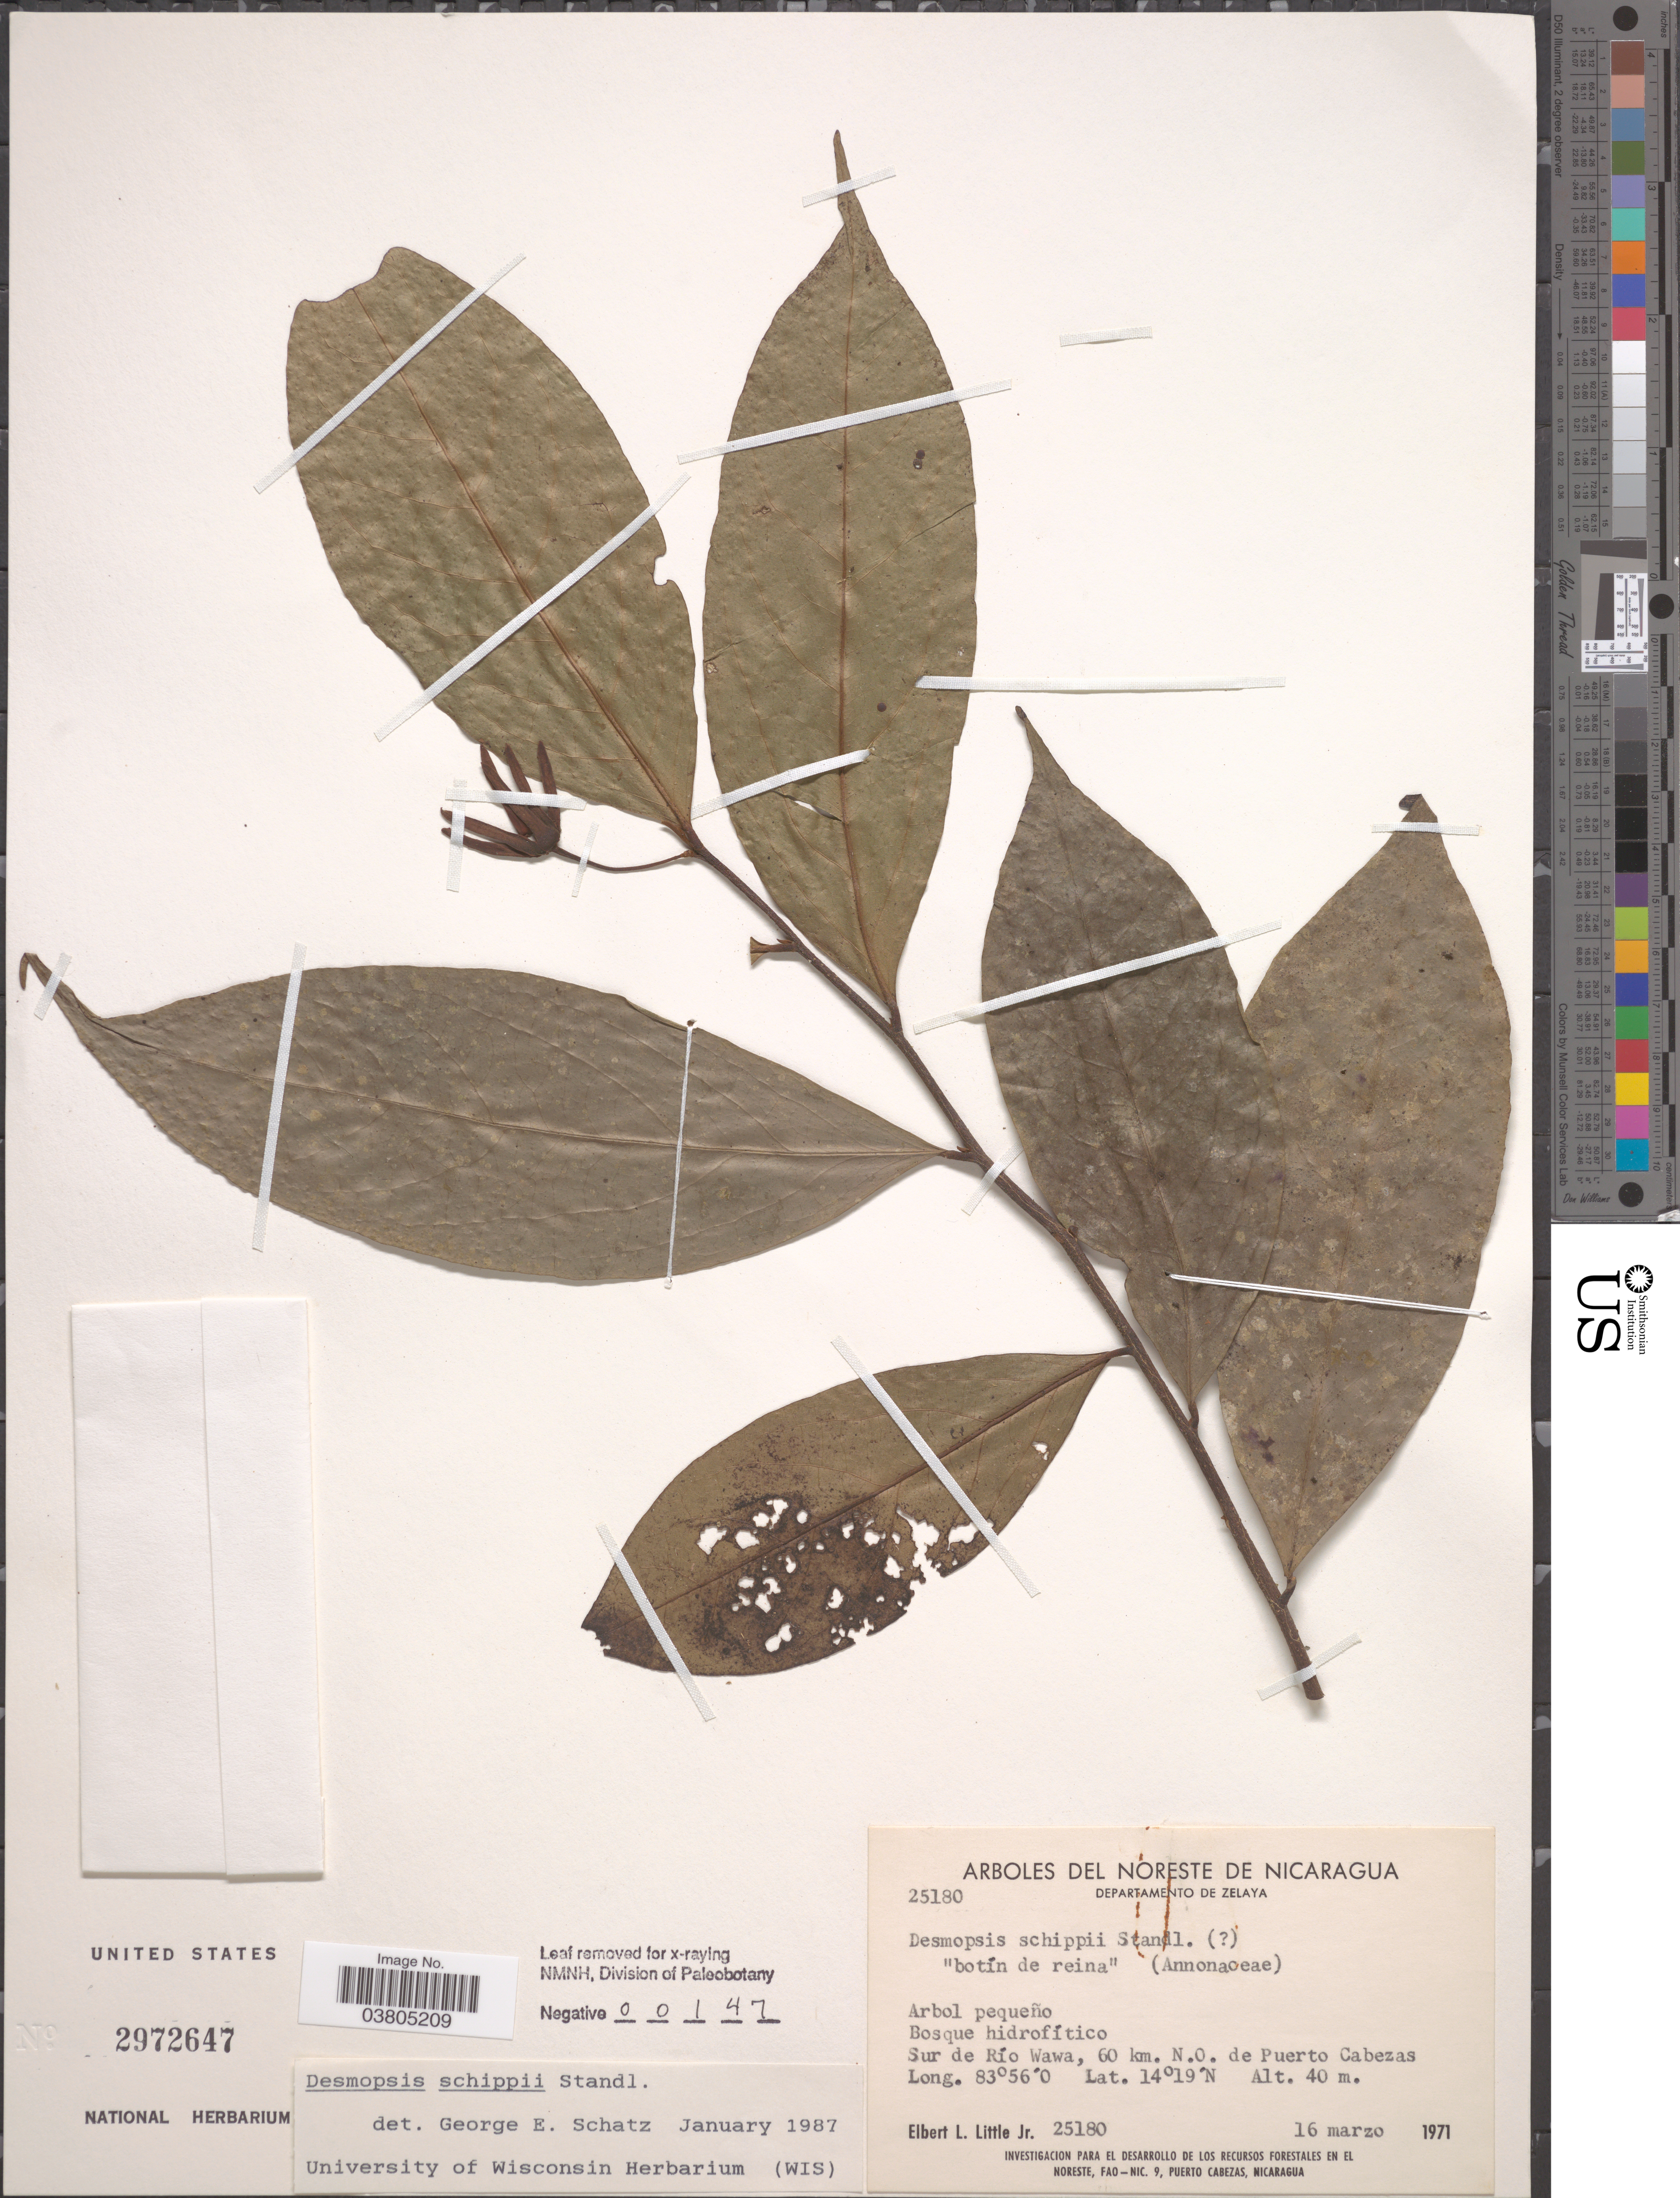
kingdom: Plantae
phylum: Tracheophyta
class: Magnoliopsida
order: Magnoliales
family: Annonaceae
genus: Desmopsis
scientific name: Desmopsis schippii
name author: Standl.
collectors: E. L. Little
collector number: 25180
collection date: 1971-03-16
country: Nicaragua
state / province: Atlántico Norte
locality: Noreste de Nicaragua. Departamento de Zelaya. Sur de Río Wawa, 60 km. N. O. de Puerto Cabezas.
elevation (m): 40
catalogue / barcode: US 2972647